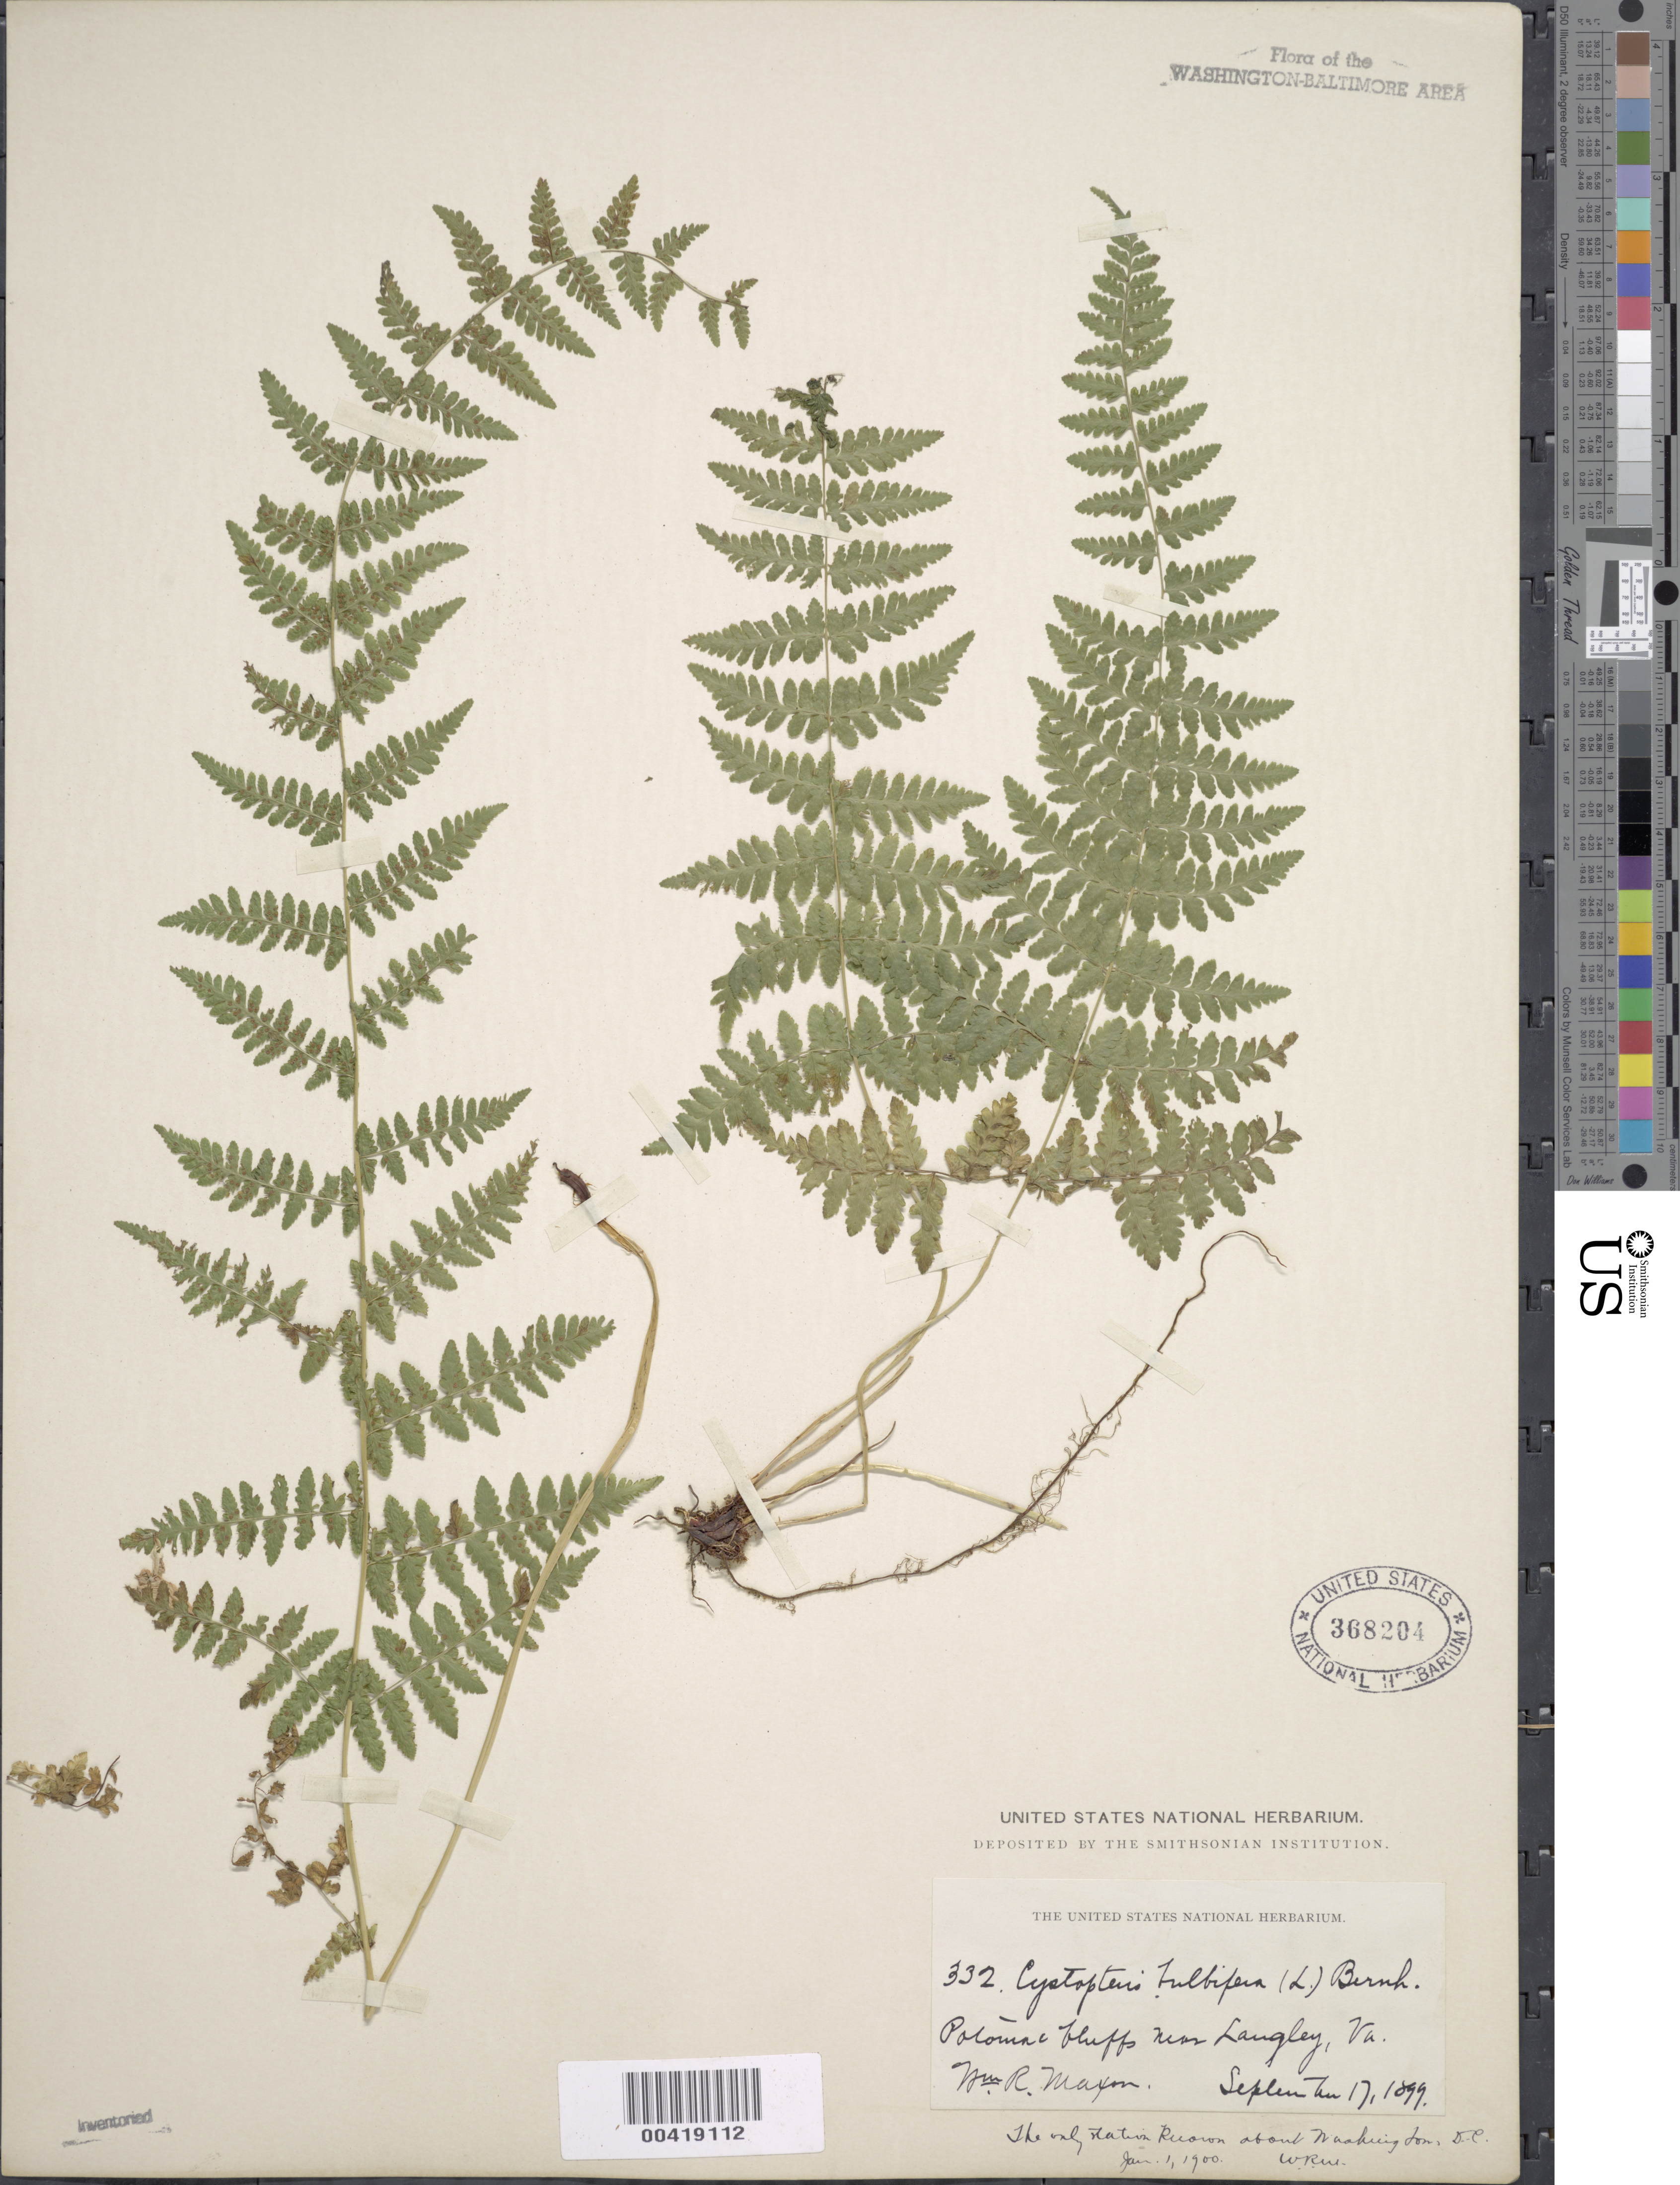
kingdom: Plantae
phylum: Tracheophyta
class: Polypodiopsida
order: Polypodiales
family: Cystopteridaceae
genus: Cystopteris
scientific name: Cystopteris bulbifera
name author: (L.) Bernh.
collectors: W. R. Maxon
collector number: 332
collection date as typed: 17 Sep 1899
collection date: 1899-09-17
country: United States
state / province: Virginia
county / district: Fairfax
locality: Potomac Bluffs near Langley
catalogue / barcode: US 368204